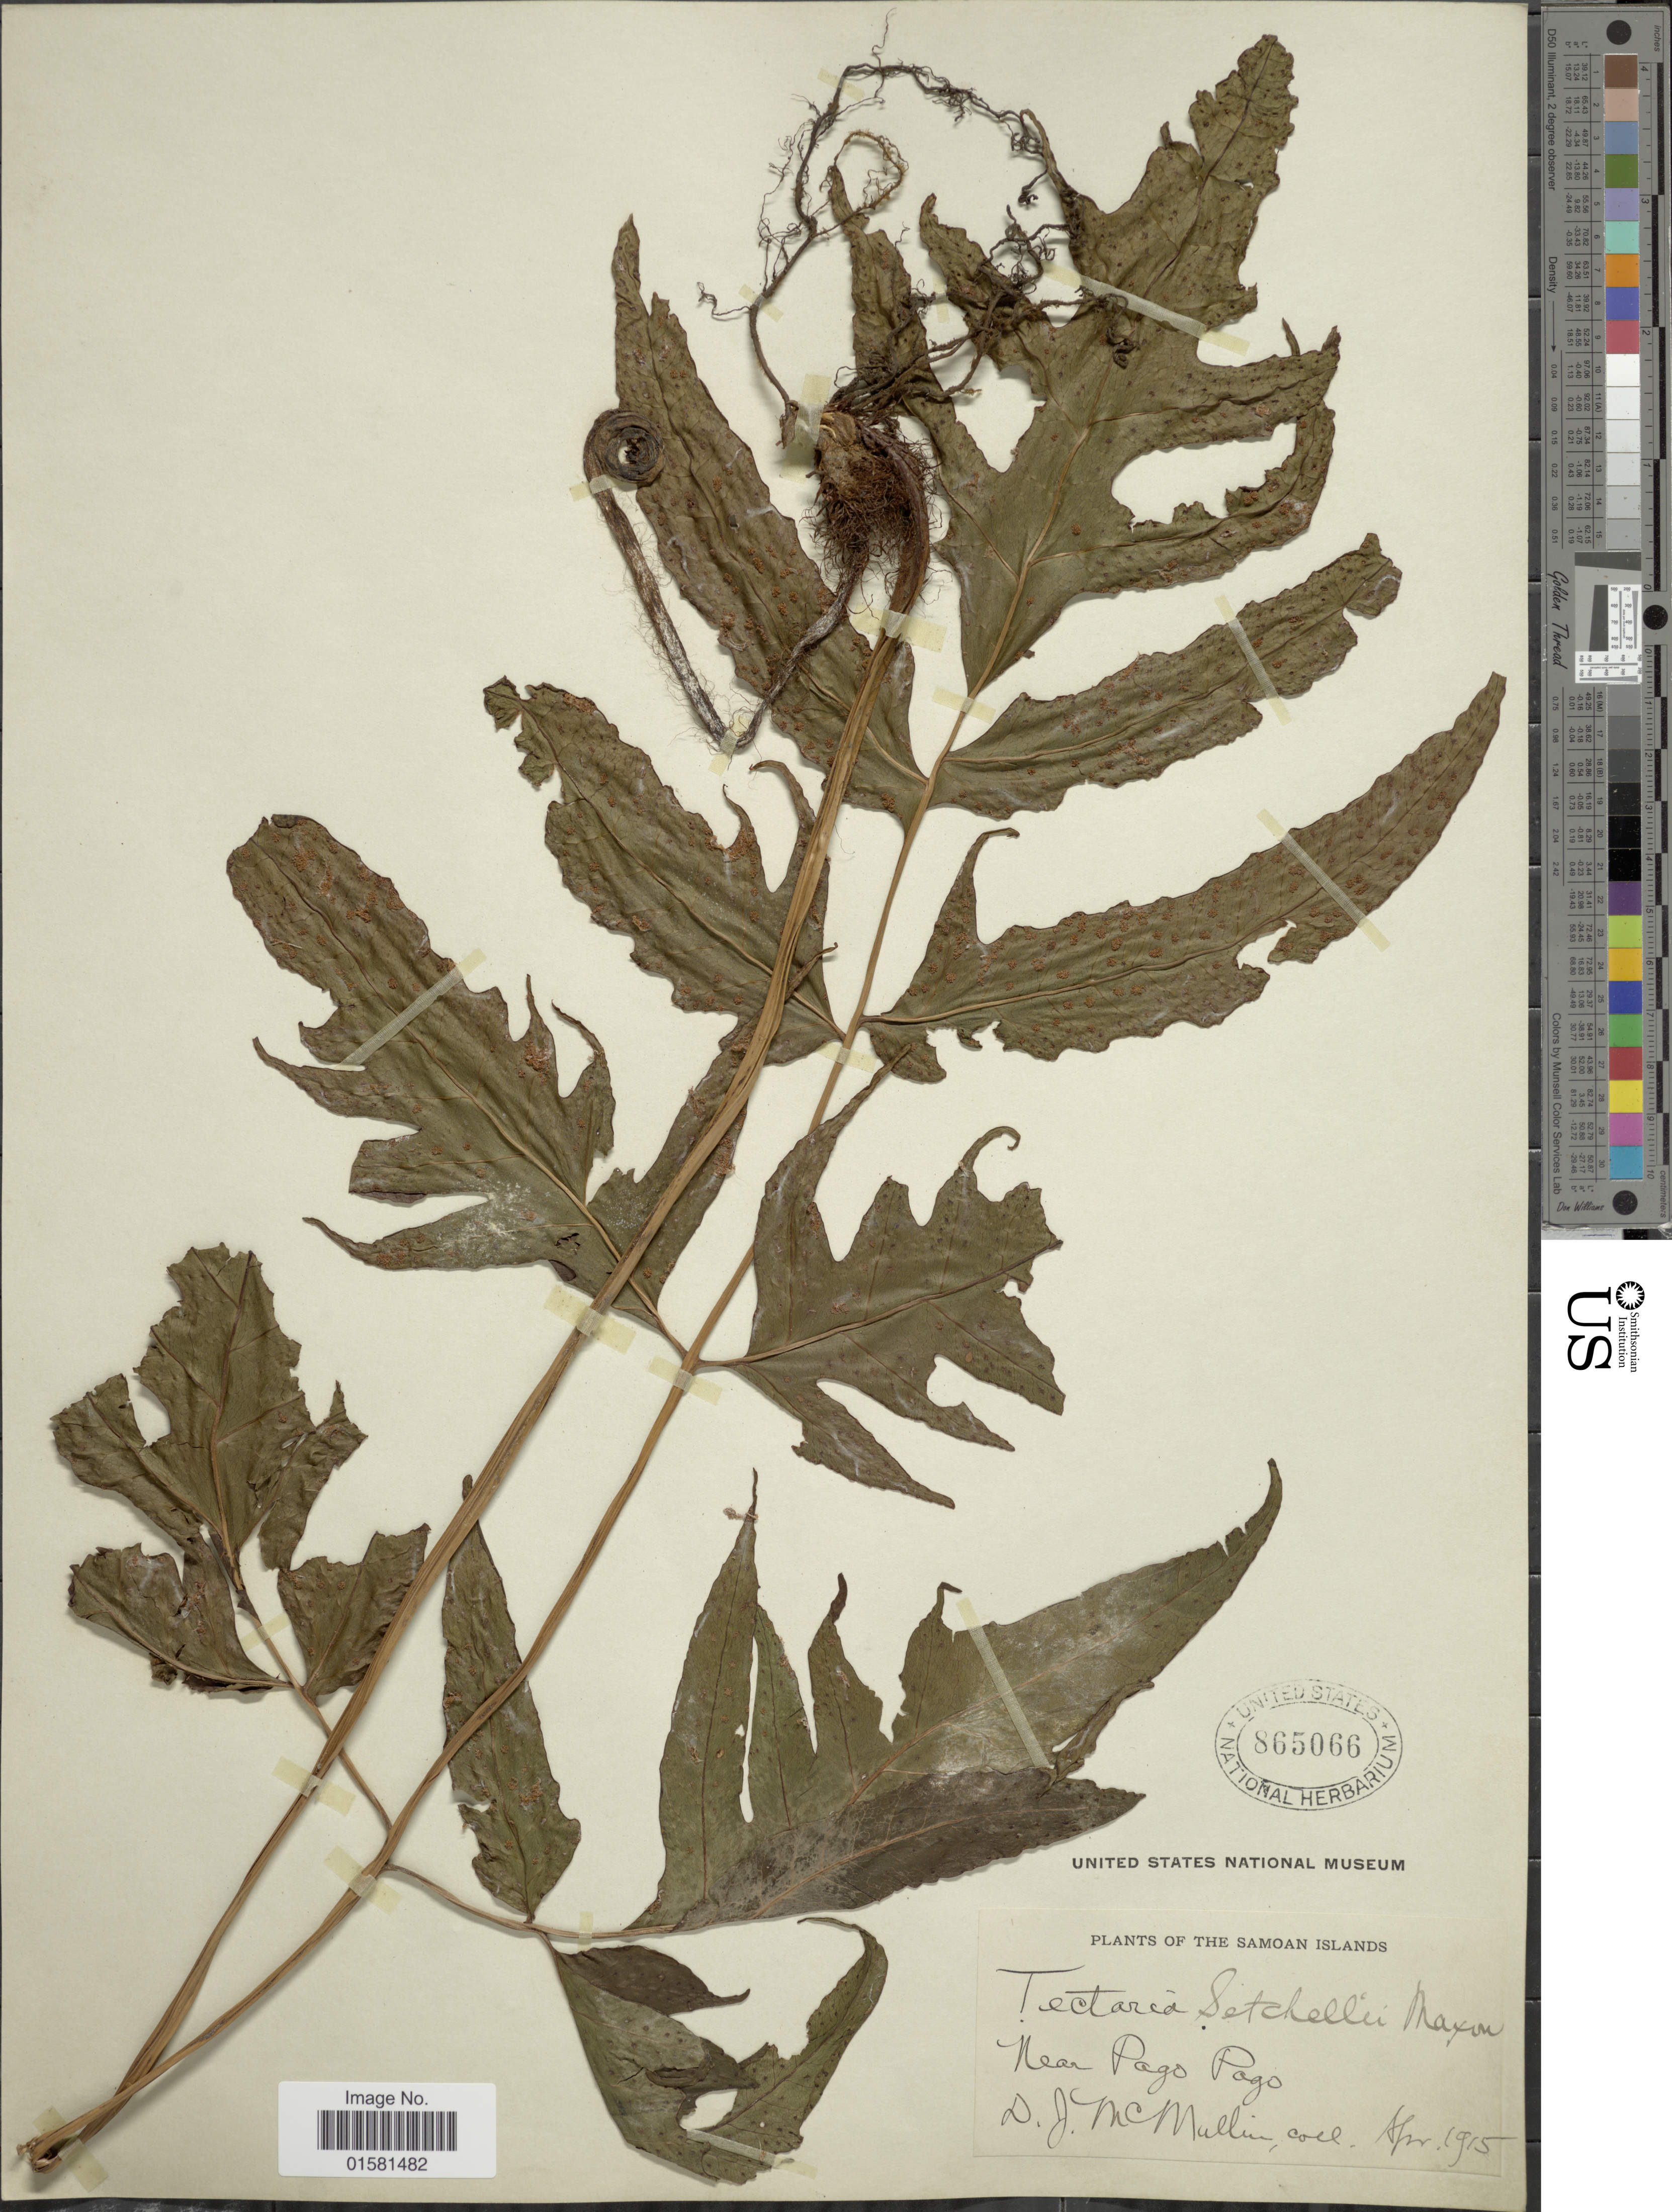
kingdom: Plantae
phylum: Tracheophyta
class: Polypodiopsida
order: Polypodiales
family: Tectariaceae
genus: Tectaria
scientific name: Tectaria setchellii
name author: Maxon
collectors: D. McMullin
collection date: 1915-04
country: American Samoa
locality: Samoan Islands, near Pago Pago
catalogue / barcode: US 865066